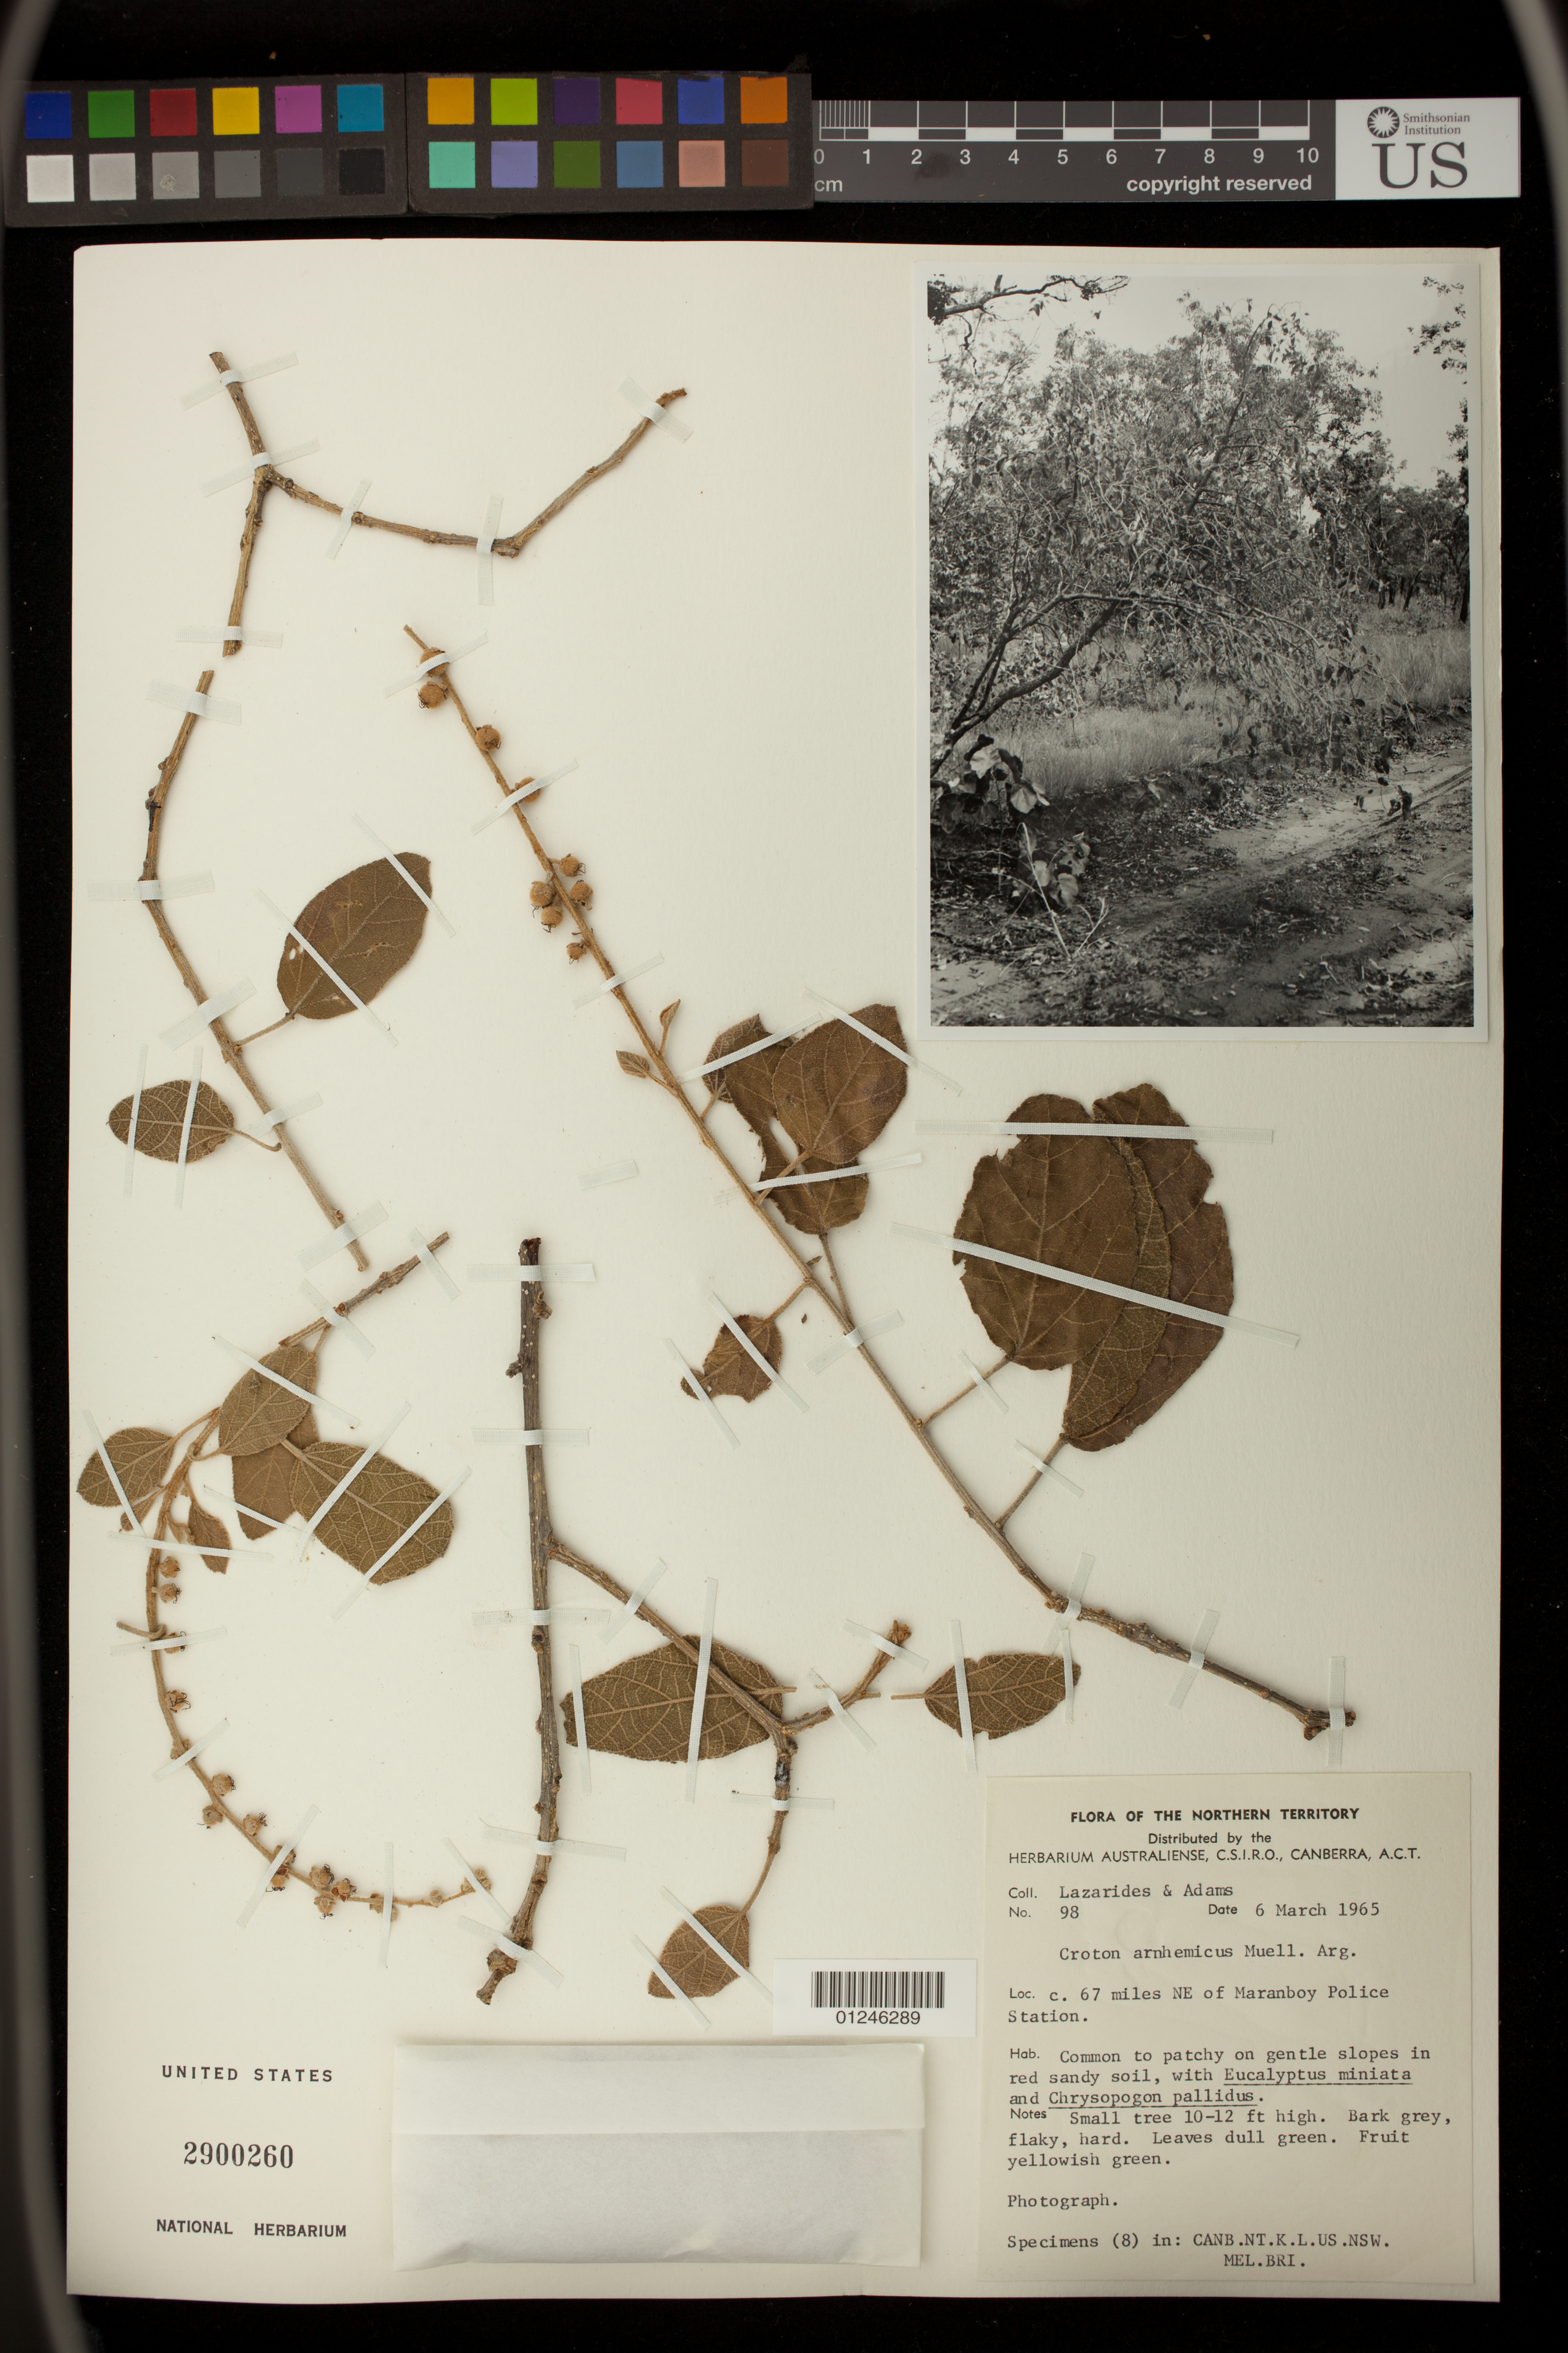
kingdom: Plantae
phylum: Tracheophyta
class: Magnoliopsida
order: Malpighiales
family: Euphorbiaceae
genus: Croton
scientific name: Croton arnhemicus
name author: Müll. Arg.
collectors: M. Lazarides & Adams, --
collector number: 98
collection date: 1965-03-06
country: Australia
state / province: Northern Territory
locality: c. 67 mi NE of Maranboy Police Station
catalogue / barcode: US 2900260